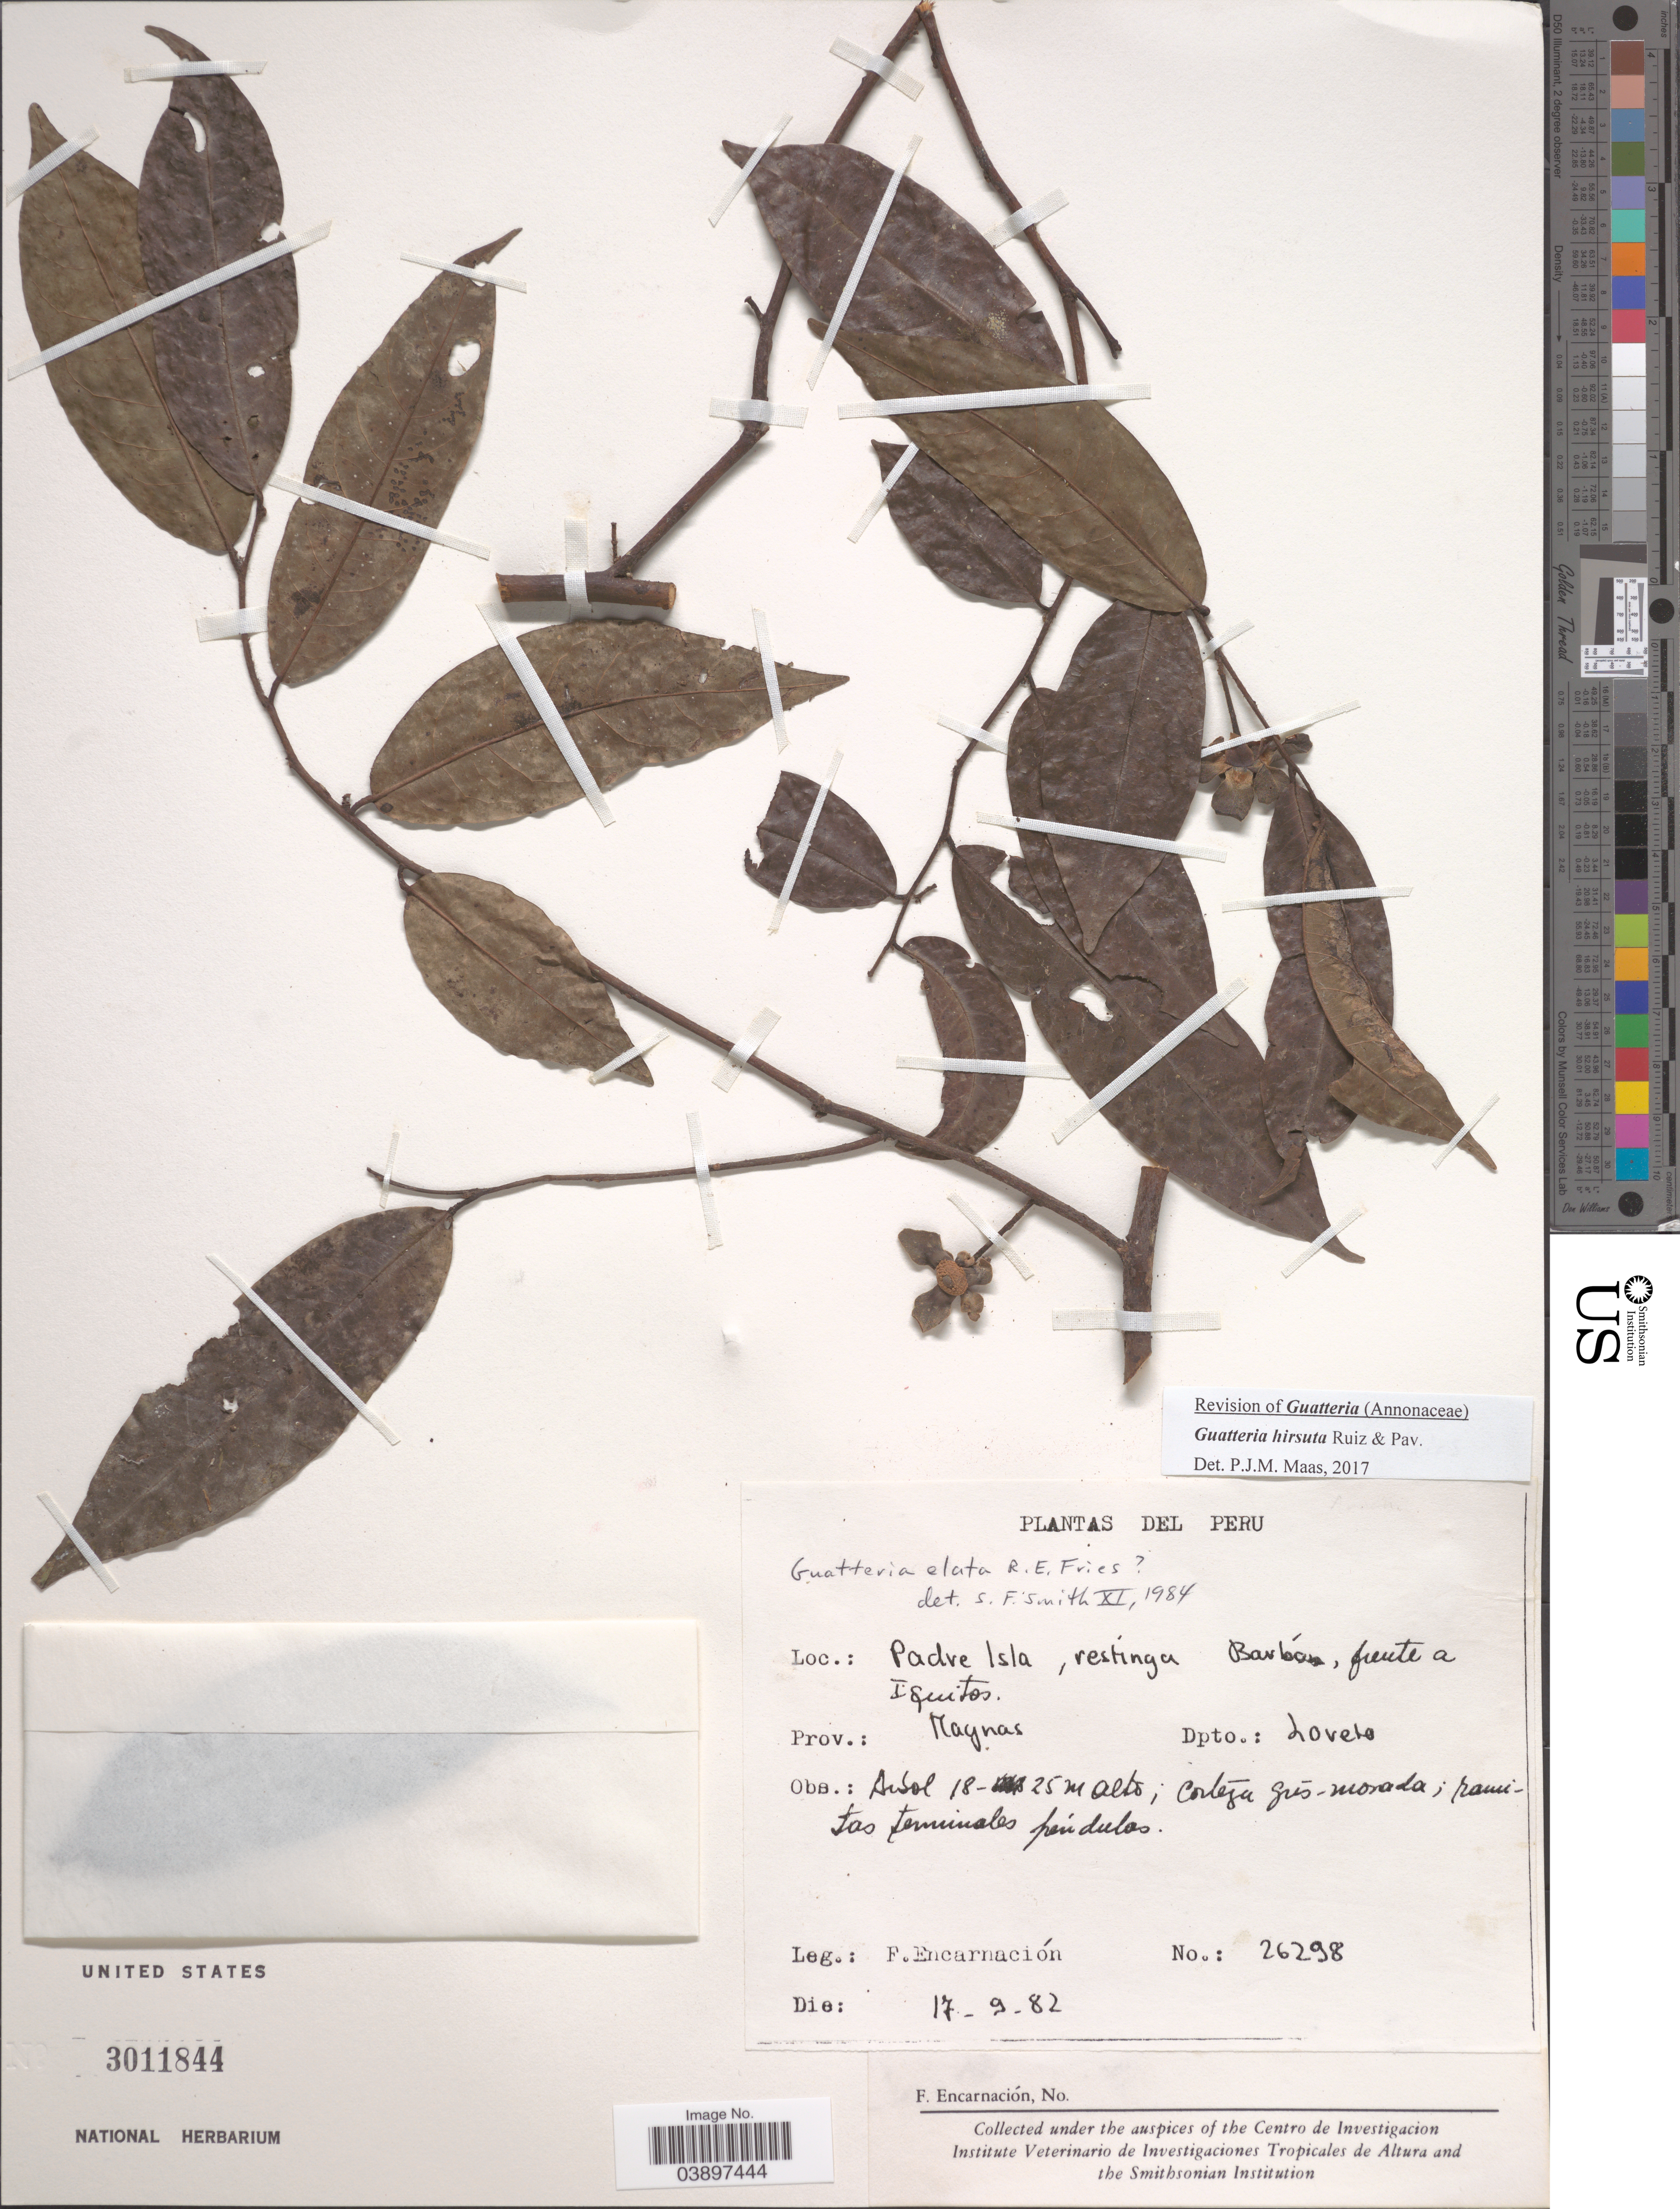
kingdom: Plantae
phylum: Tracheophyta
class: Magnoliopsida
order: Magnoliales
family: Annonaceae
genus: Guatteria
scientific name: Guatteria hirsuta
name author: Ruiz & Pav.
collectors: F. Encarnación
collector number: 26298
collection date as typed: Transcribed d/m/y: 17/9/82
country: Peru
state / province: Loreto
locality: Padre Isla, restinga Barbón, frente a Iquitos. Maynas. Dpto.: Loreto.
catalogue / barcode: US 3011844